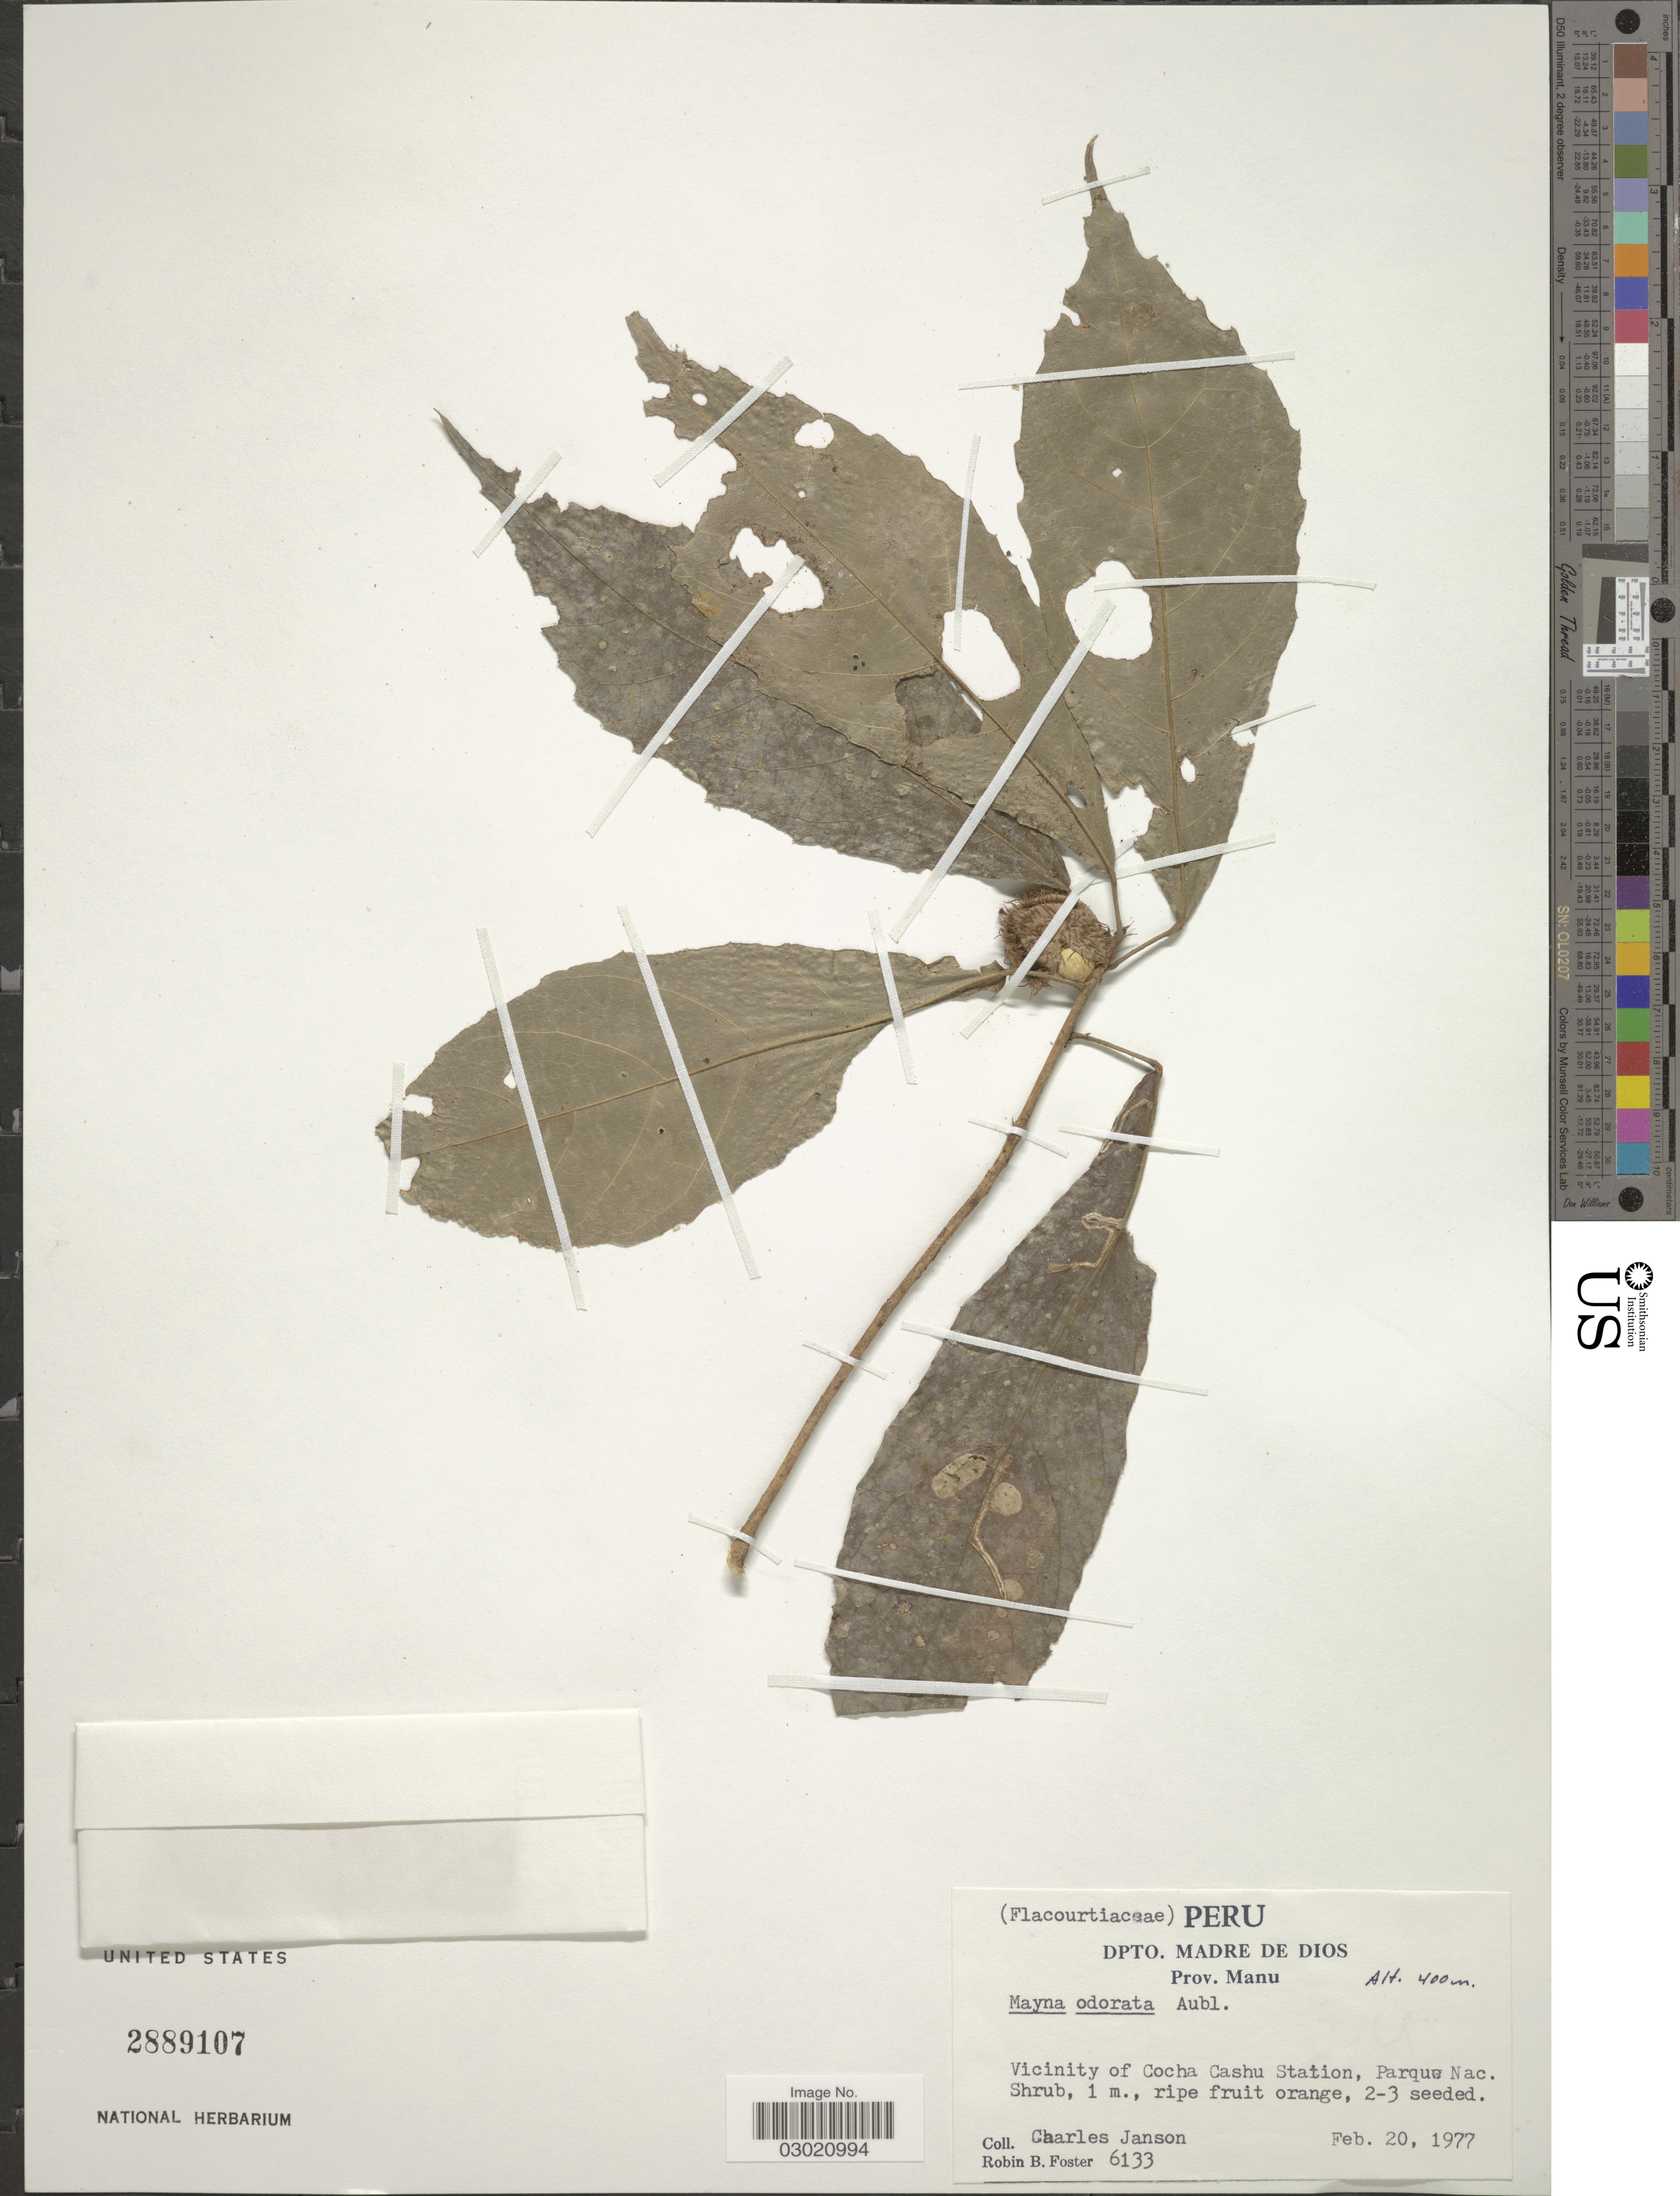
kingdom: Plantae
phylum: Tracheophyta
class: Magnoliopsida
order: Malpighiales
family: Achariaceae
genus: Mayna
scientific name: Mayna odorata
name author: Aubl.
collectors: C. Janson & R. B. Foster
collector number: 6133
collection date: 1977-02-20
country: Peru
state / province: Madre de Dios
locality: Dpto. Madre de Dios. Prov. Manu. Vicinity of Cocha Cashu Station, Parque Nac.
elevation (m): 400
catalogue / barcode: US 2889107